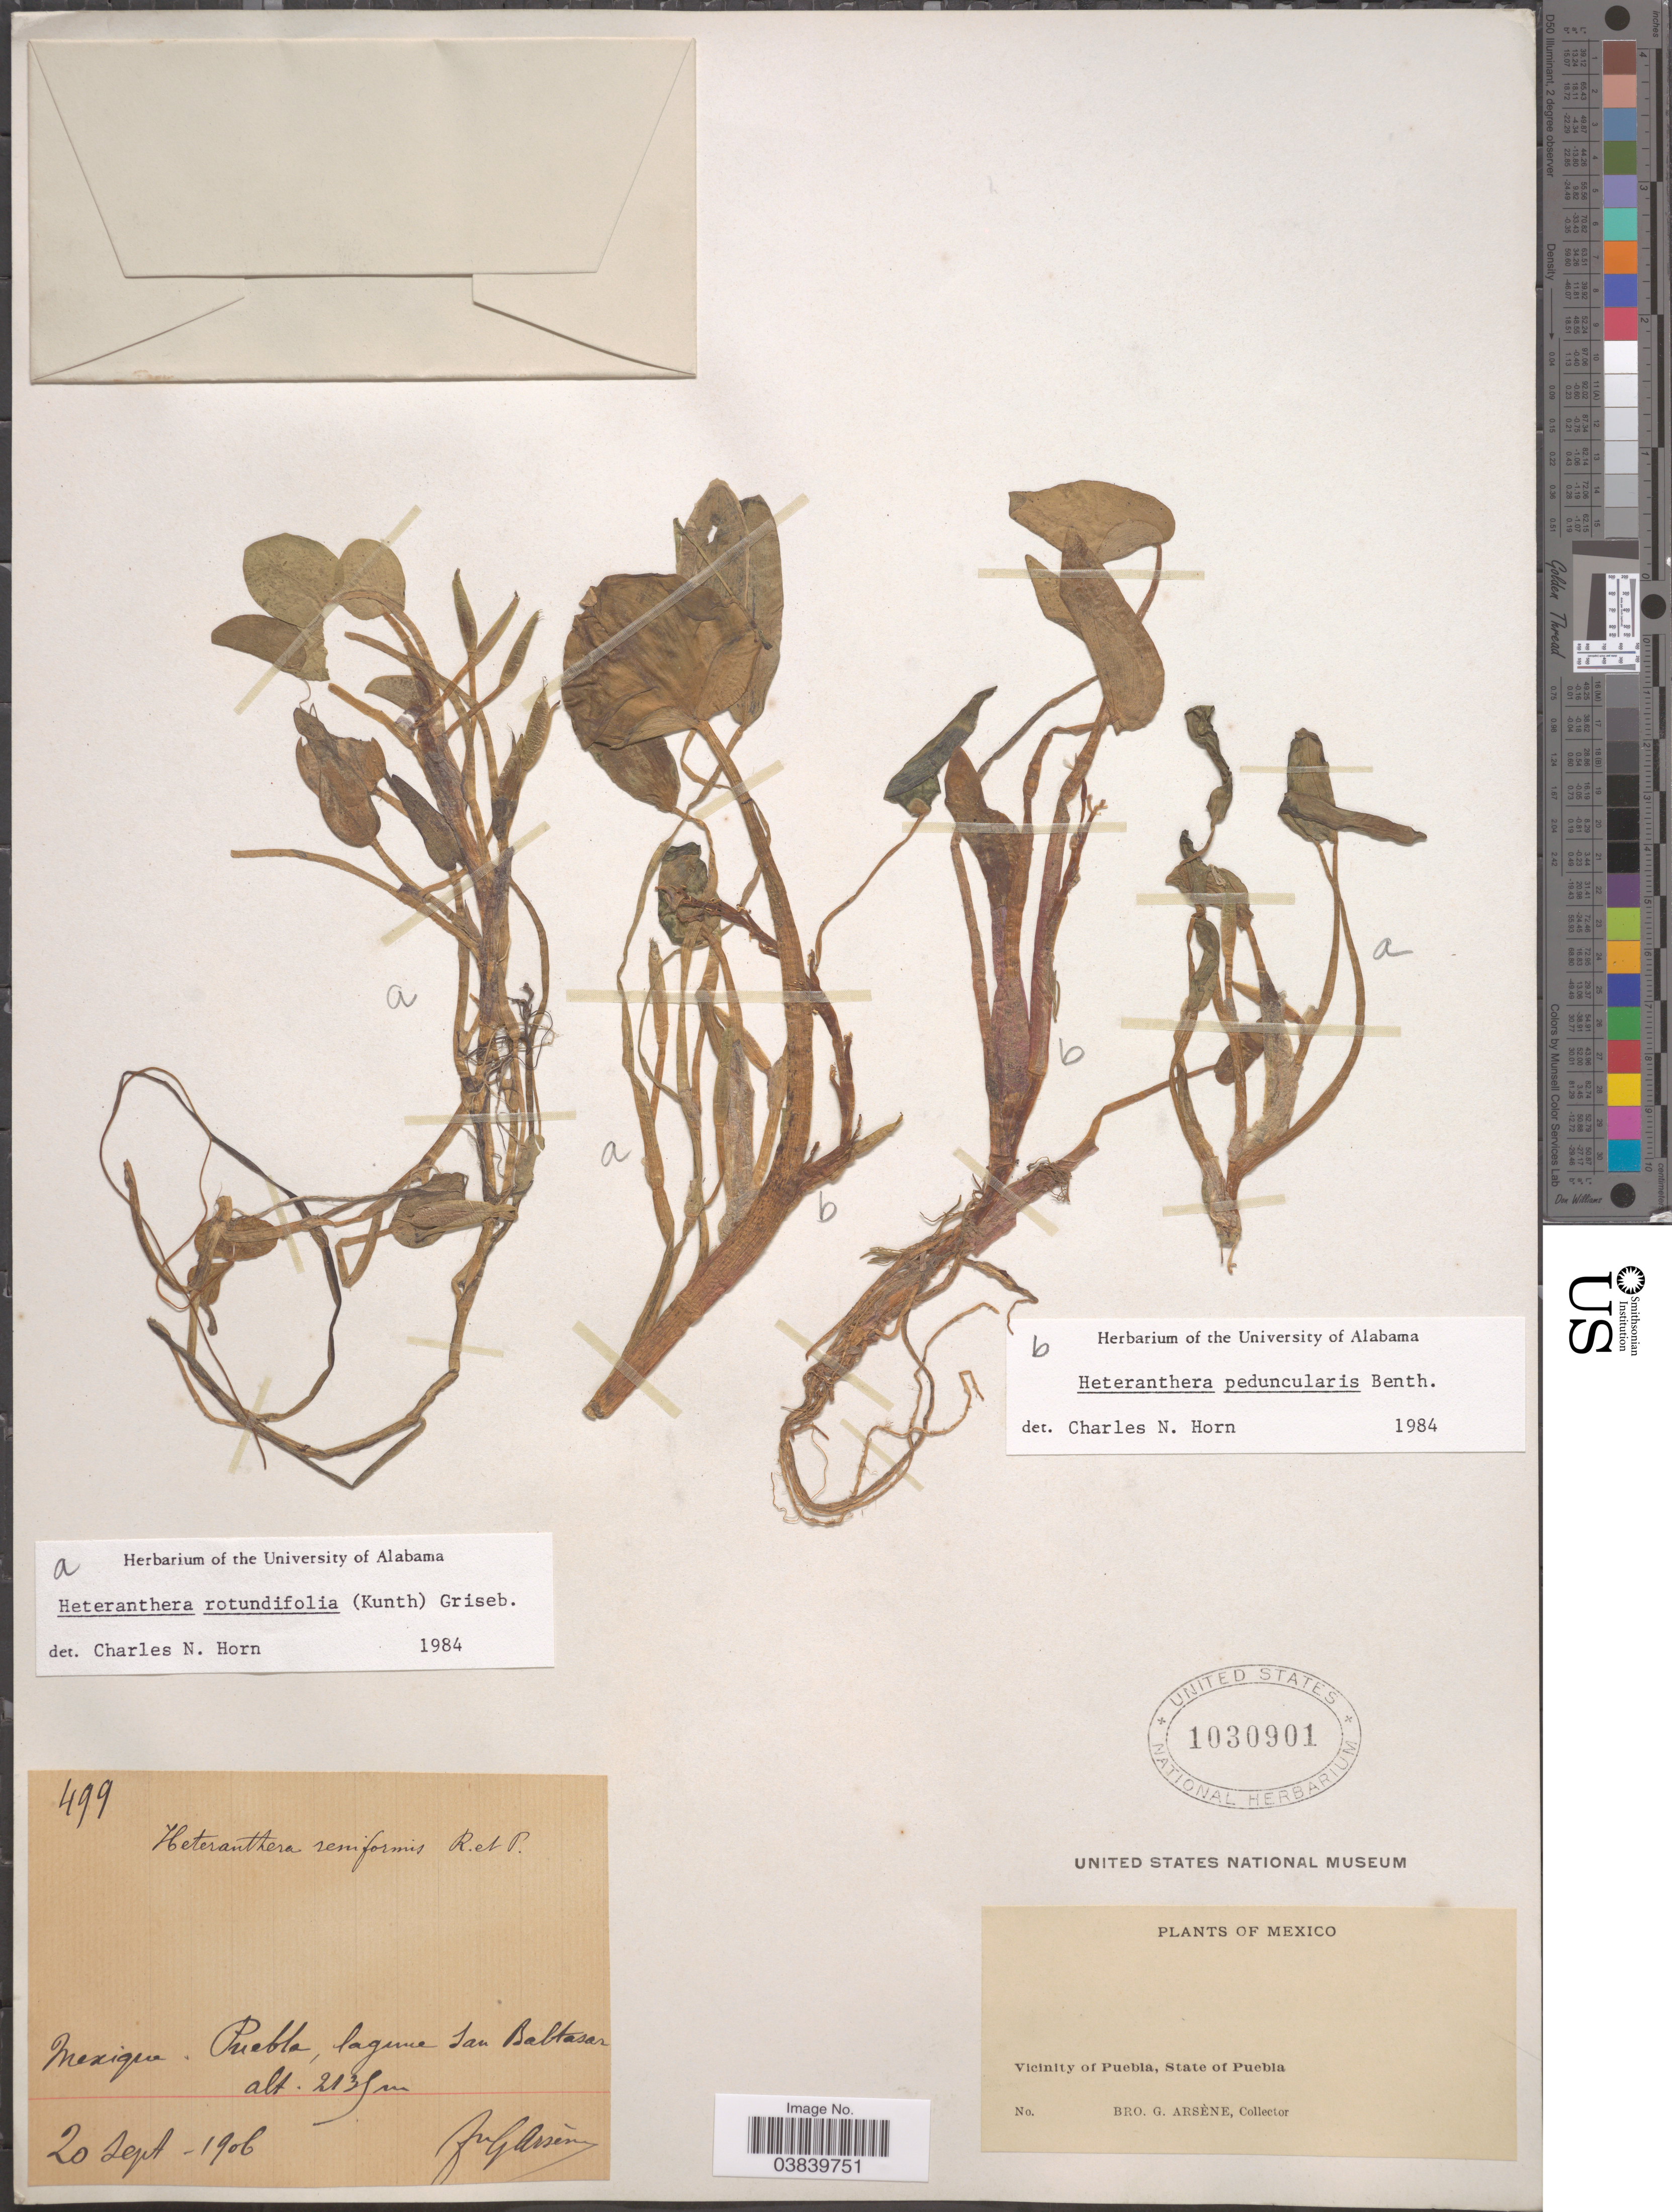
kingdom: Plantae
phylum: Tracheophyta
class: Liliopsida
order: Commelinales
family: Pontederiaceae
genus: Heteranthera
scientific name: Heteranthera rotundifolia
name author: (Kunth) Griseb.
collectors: Bro. G. Arsène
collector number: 499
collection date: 1906-09-20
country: Mexico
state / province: Puebla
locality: Vicinity of Puebla, laguna San Baltazar.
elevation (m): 2135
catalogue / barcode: US 1030901